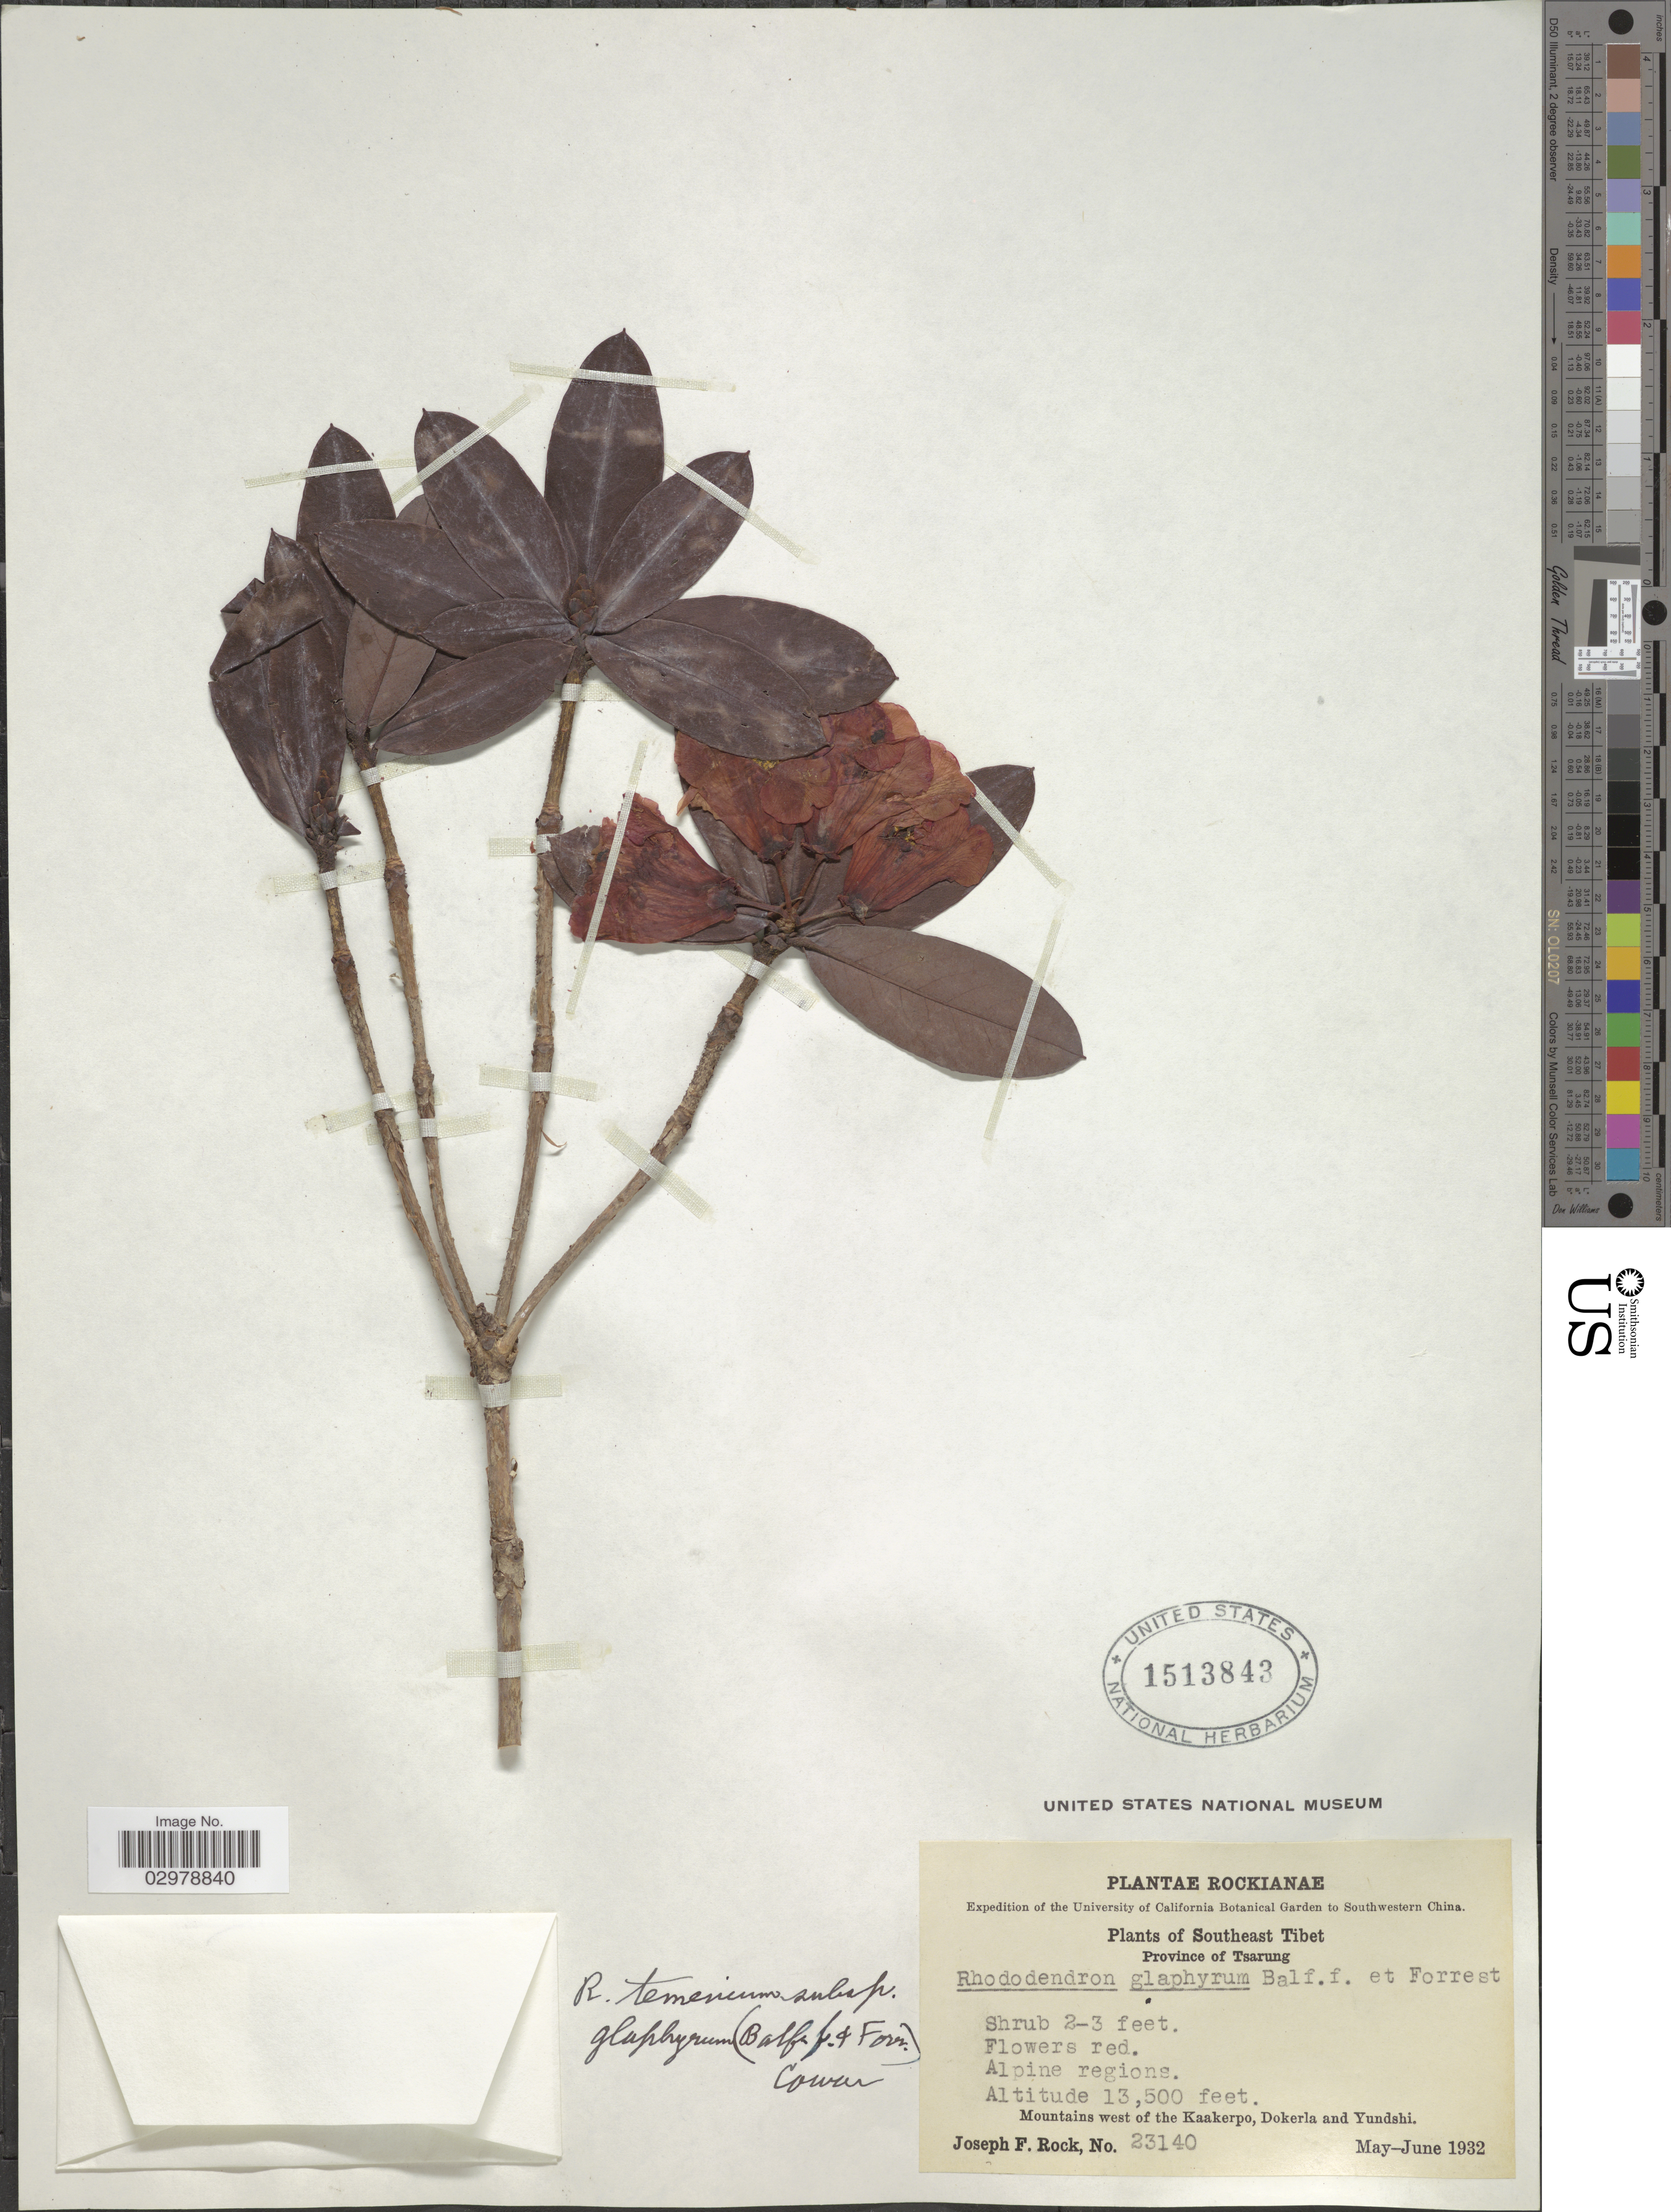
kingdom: Plantae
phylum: Tracheophyta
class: Magnoliopsida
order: Ericales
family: Ericaceae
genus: Rhododendron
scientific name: Rhododendron temenium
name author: Balf. f. & Forrest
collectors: J. F. Rock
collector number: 23140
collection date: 1932-05/1932-06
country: China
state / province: Xizang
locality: Southwestern China. Southeast Tibet. Province of Tsarung. Mountains west of the Kaakerpo, Dokerla and Yundshi.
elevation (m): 4115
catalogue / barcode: US 1513843